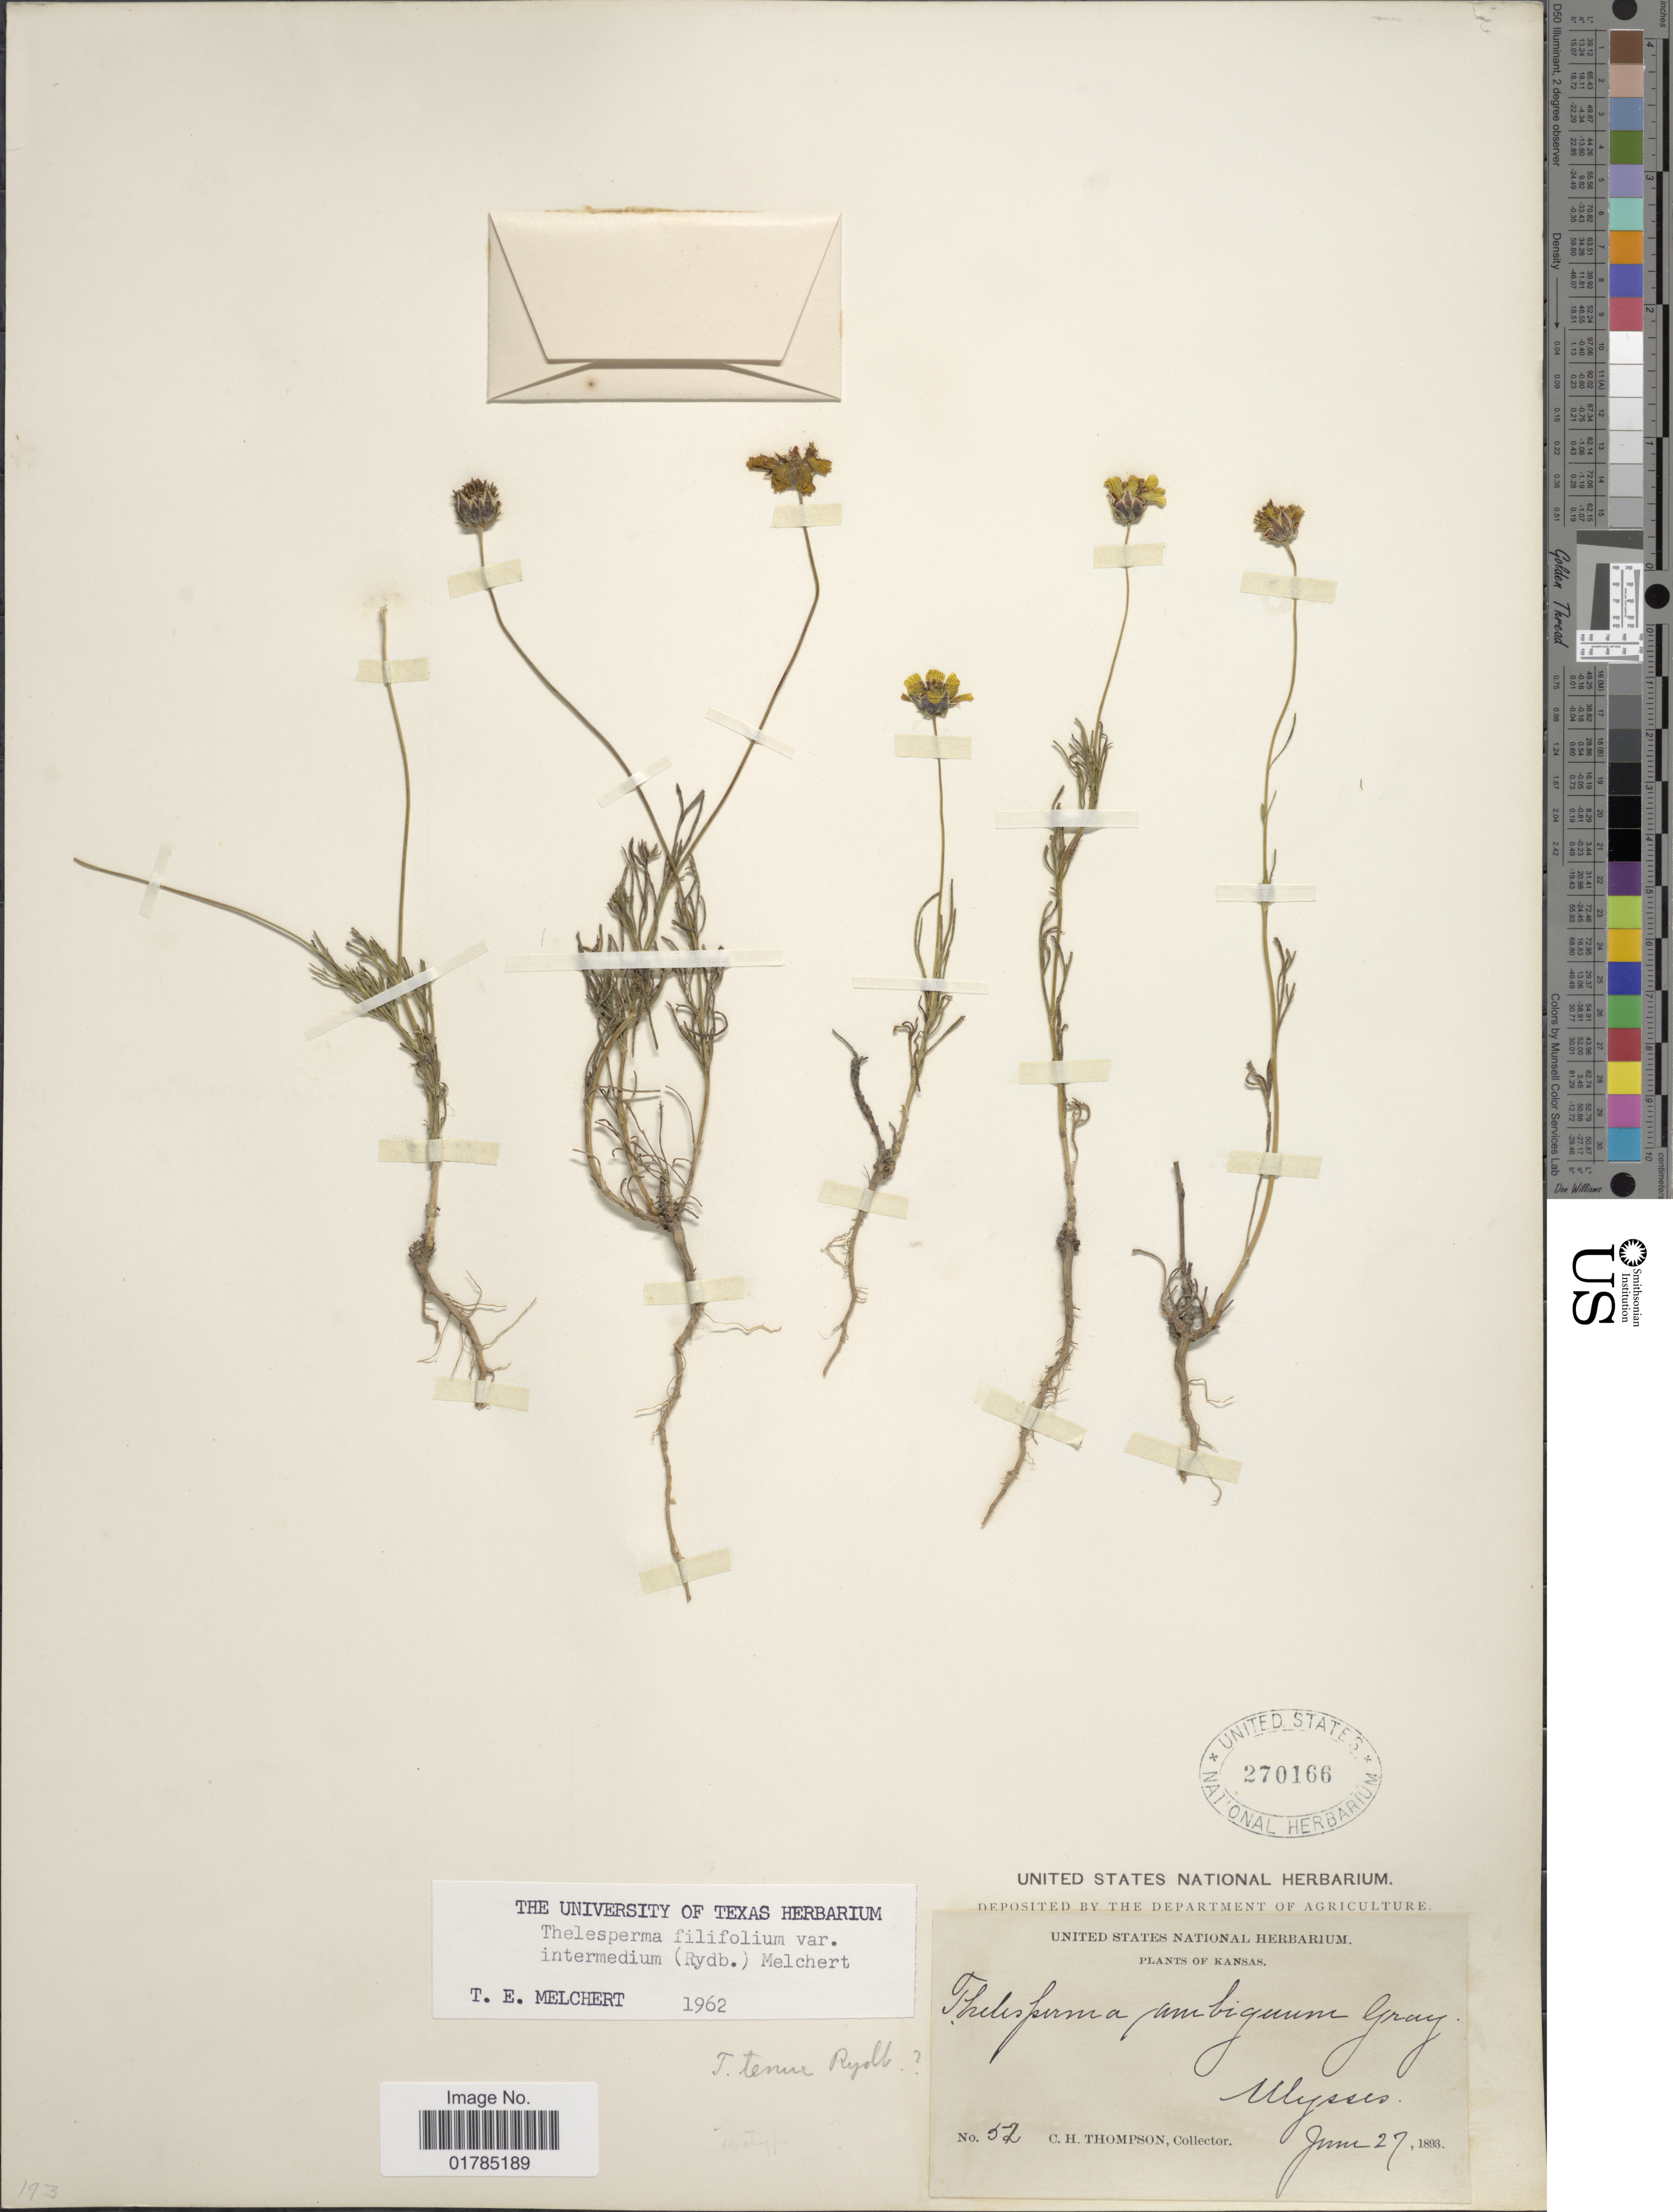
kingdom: Plantae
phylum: Tracheophyta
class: Magnoliopsida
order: Asterales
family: Asteraceae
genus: Thelesperma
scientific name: Thelesperma filifolium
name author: (Hook.) A. Gray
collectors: C. H. Thompson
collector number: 52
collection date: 1893-06-27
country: United States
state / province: Kansas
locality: Ulysses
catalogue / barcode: US 270166